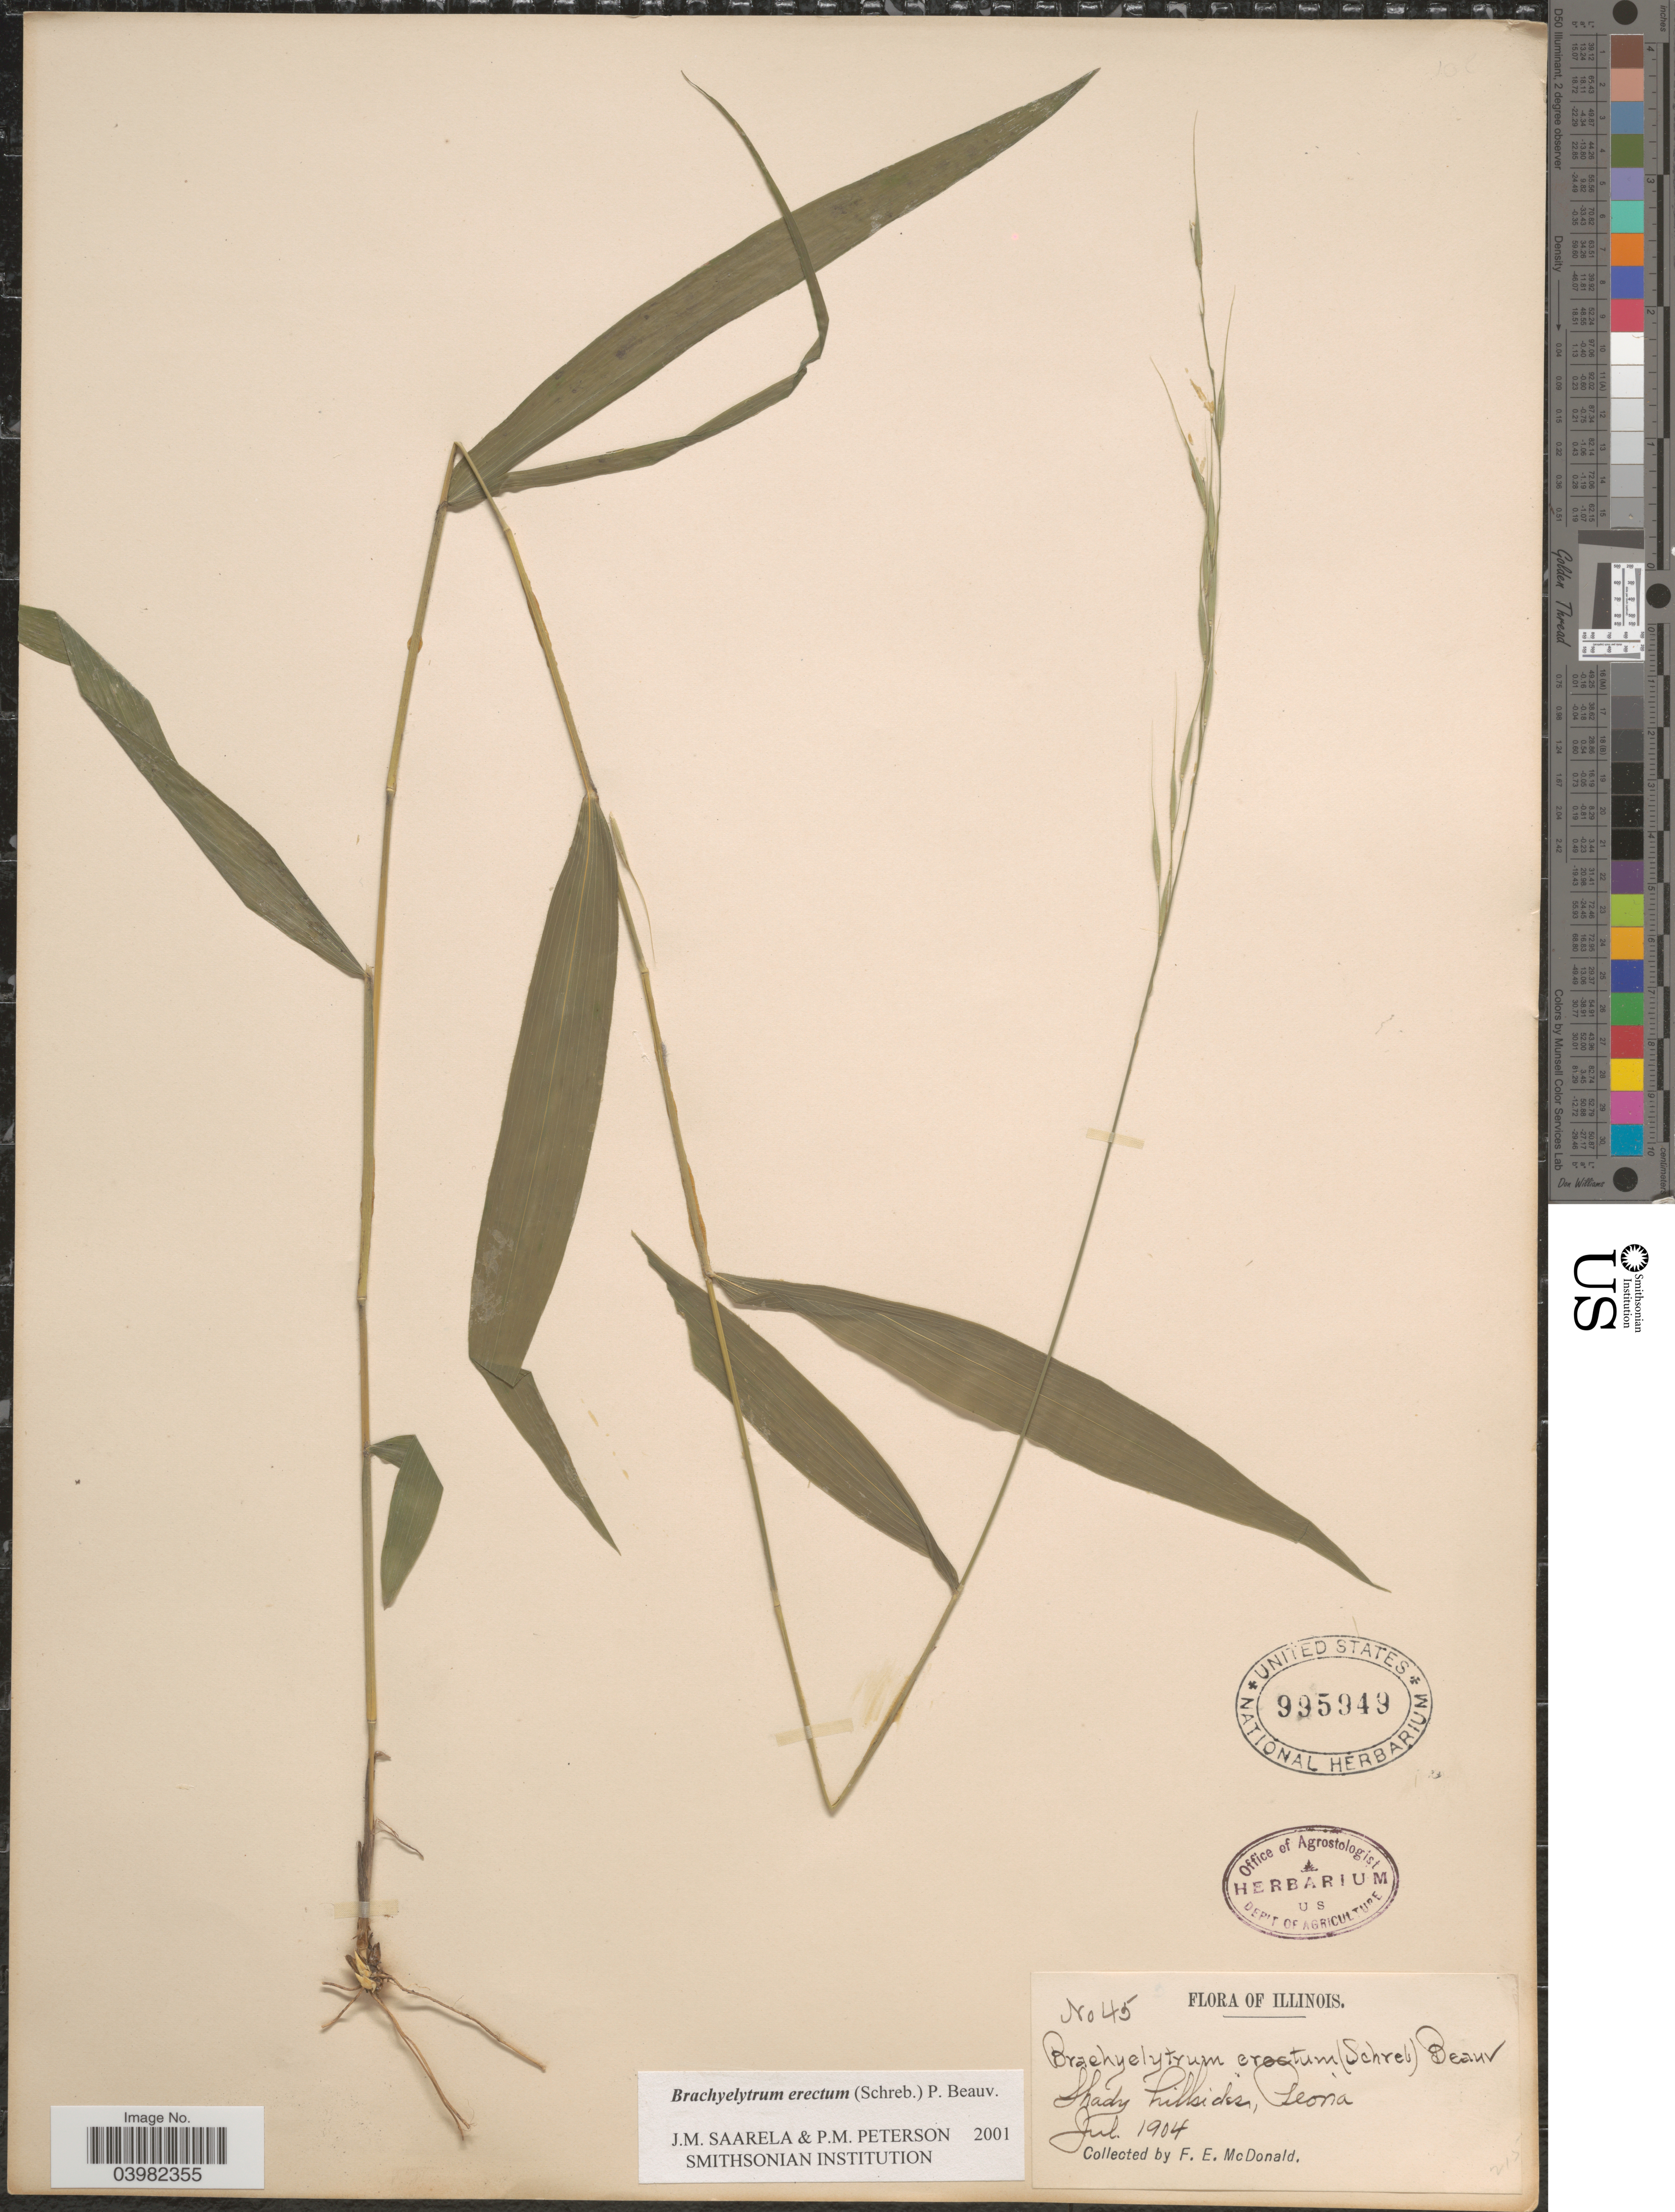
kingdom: Plantae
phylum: Tracheophyta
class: Liliopsida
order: Poales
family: Poaceae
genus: Brachyelytrum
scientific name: Brachyelytrum erectum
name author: (Schreb.) P. Beauv.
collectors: F. E. McDonald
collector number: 45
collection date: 1904-07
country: United States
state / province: Illinois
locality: Shady hillsides, Peoria.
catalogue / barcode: US 995949